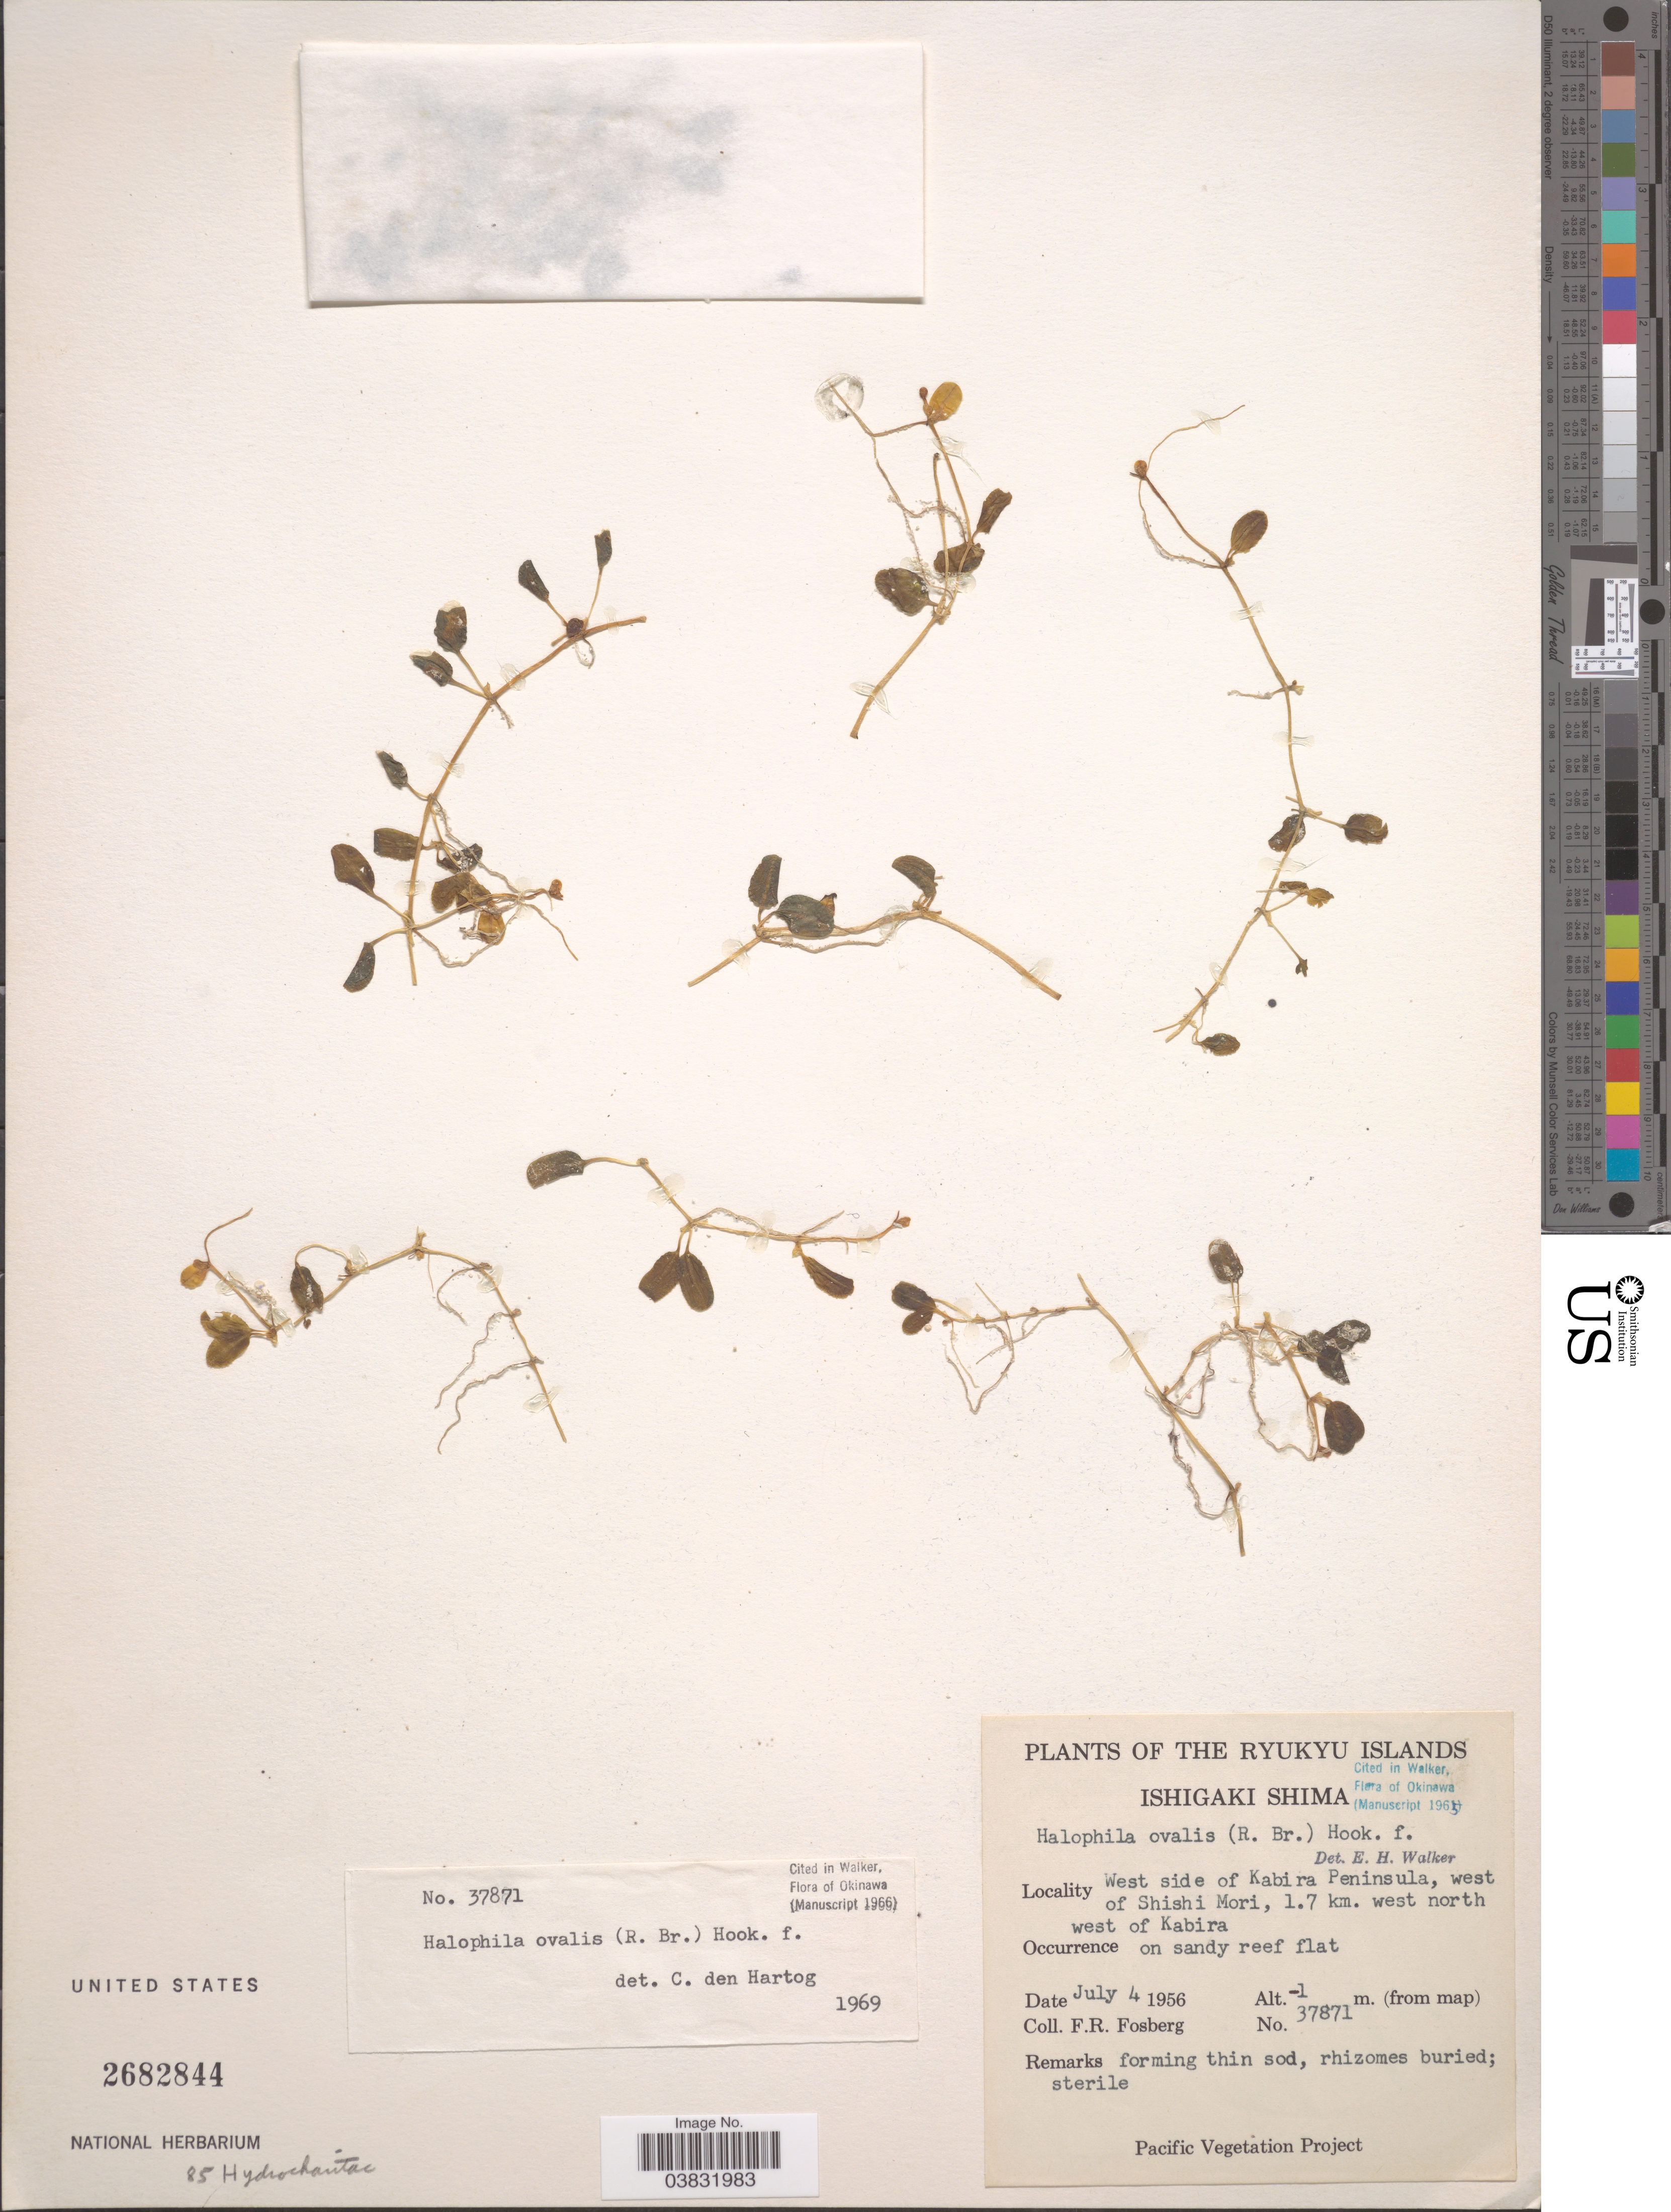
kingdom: Plantae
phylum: Tracheophyta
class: Liliopsida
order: Alismatales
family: Hydrocharitaceae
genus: Halophila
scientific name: Halophila ovalis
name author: (R. Br.) Hook. f.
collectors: F. R. Fosberg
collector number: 37871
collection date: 1956-07-04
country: Japan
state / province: Okinawa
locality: The Ryukyu Islands. Ishigaki Shima. West side of Kabira Peninsula, west of Shishi Mori, 1.7 km. west north of west of Kabira.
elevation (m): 1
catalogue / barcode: US 2682844